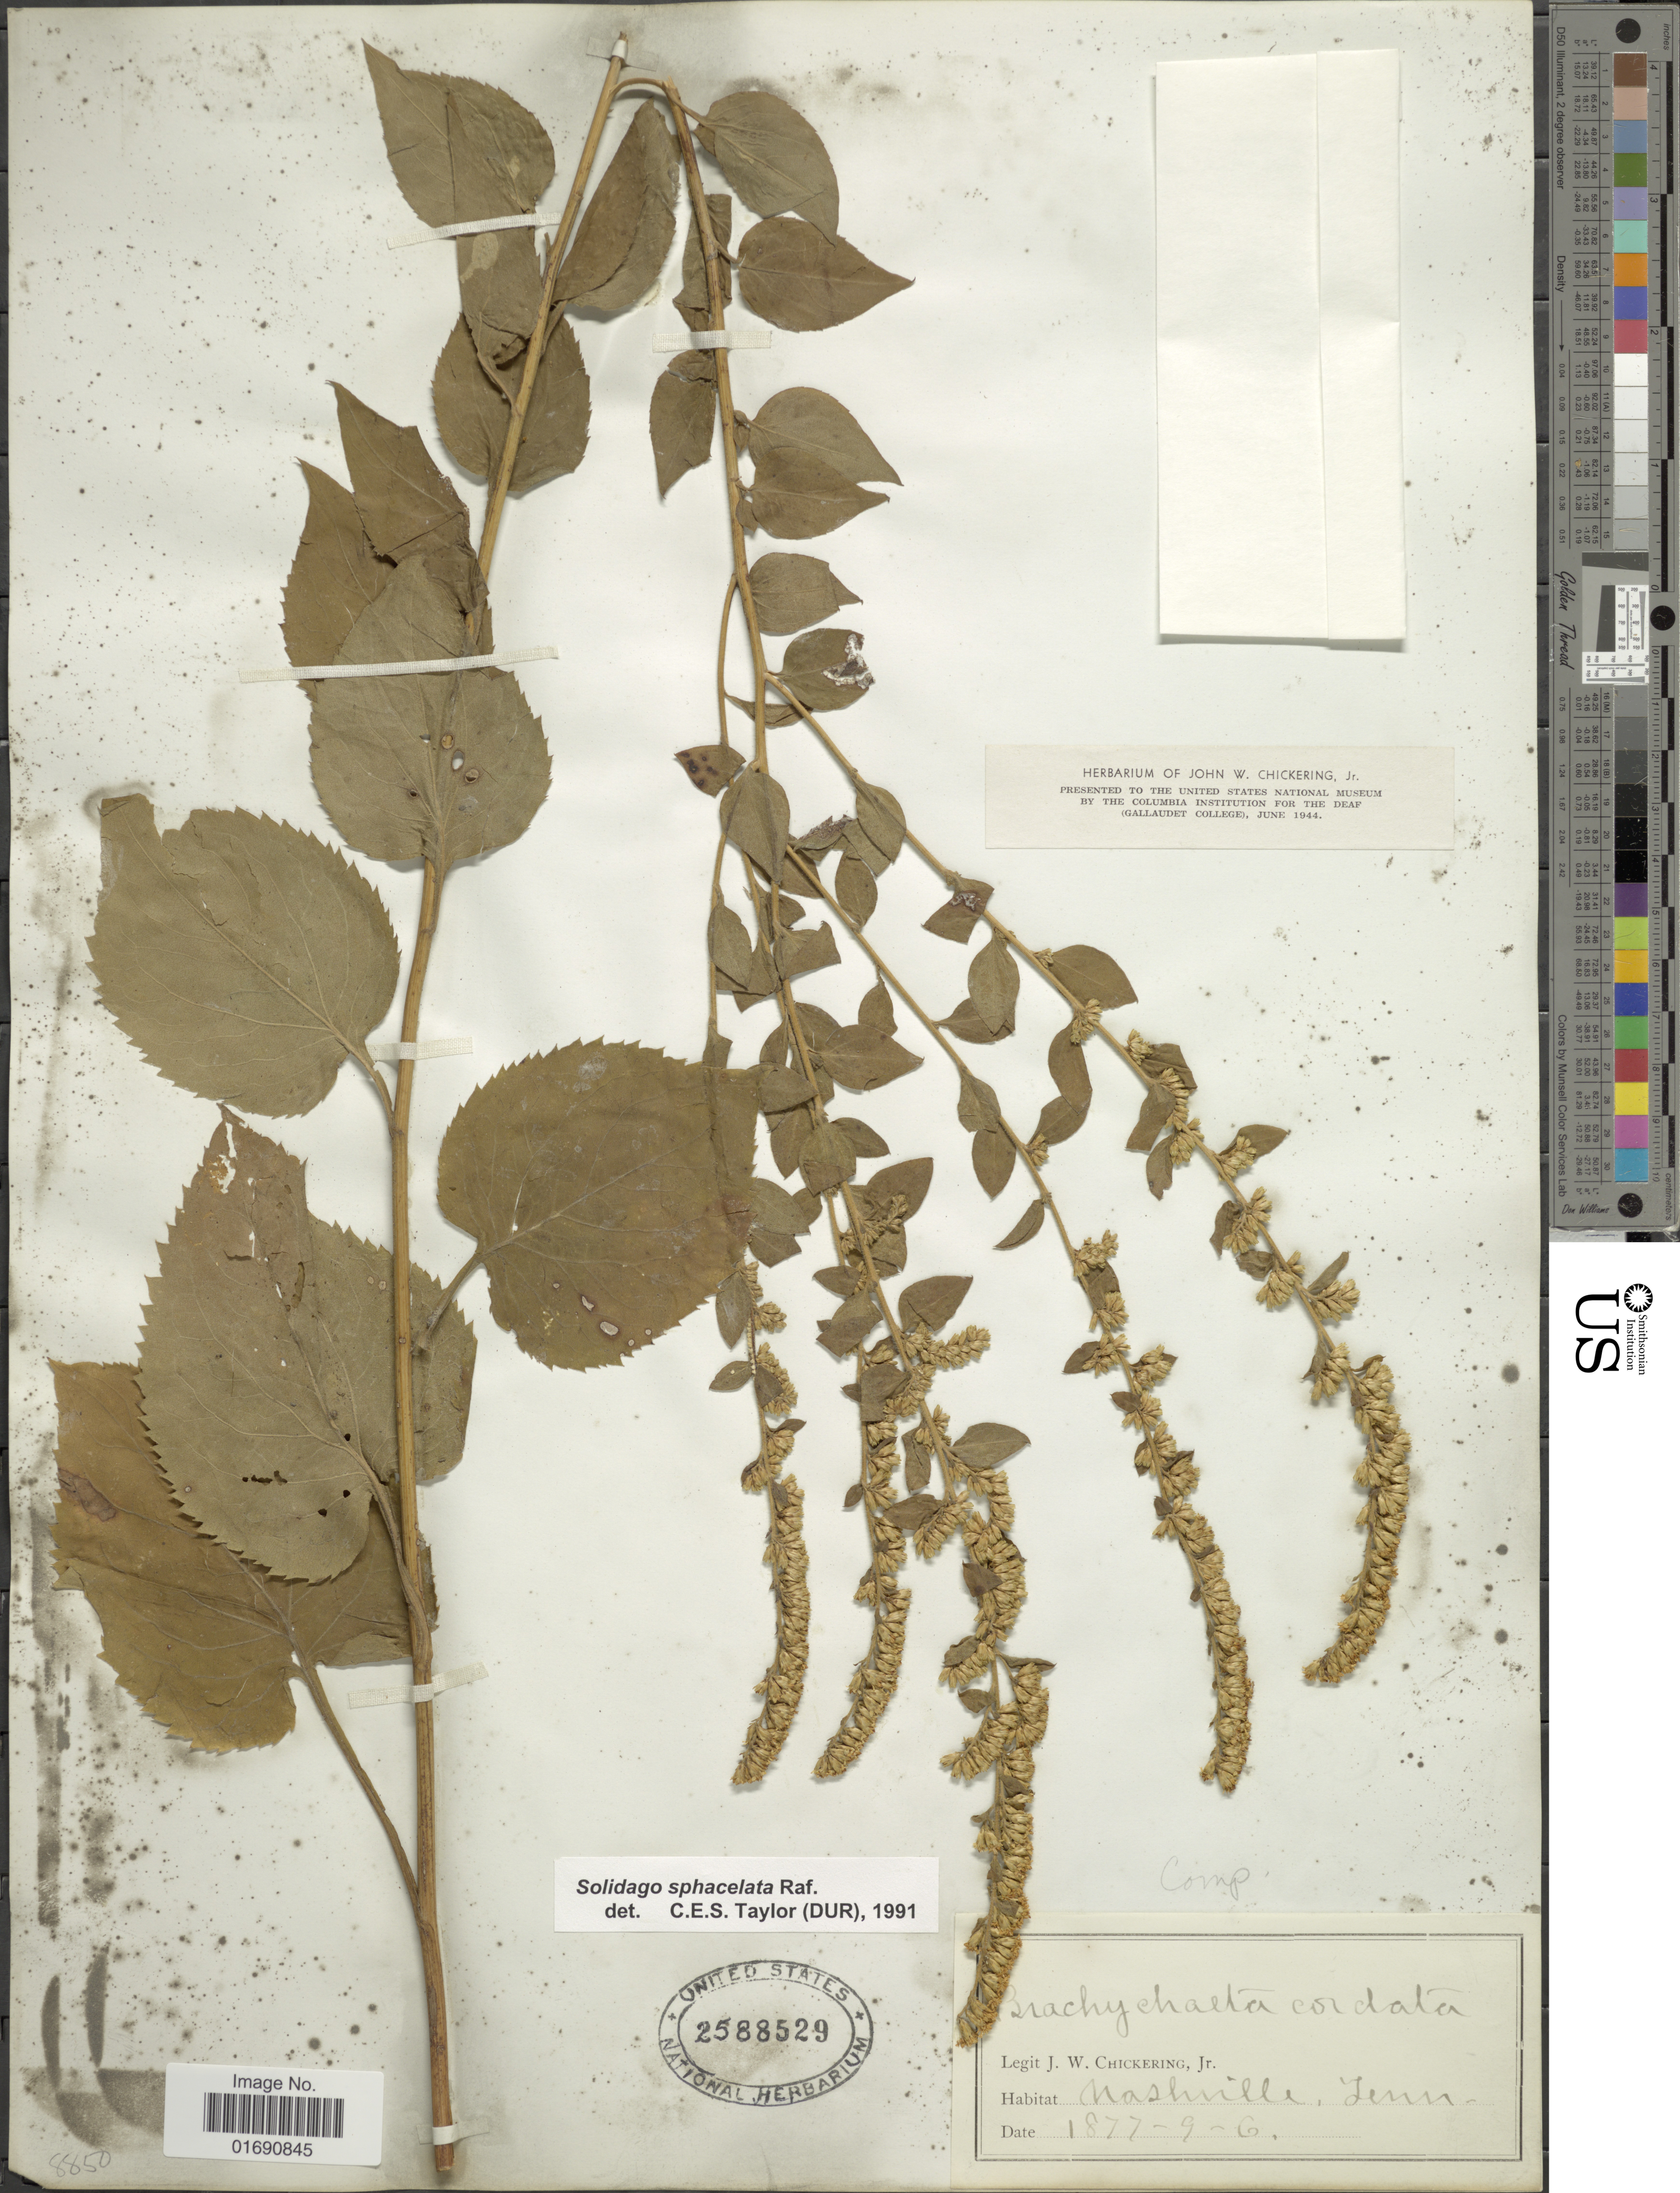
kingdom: Plantae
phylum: Tracheophyta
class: Magnoliopsida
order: Asterales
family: Asteraceae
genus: Solidago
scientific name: Solidago sphacelata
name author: Raf.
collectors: J. W. Chickering Jr.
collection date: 1877-09-06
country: United States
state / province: Tennessee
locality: Nashville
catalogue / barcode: US 2588529